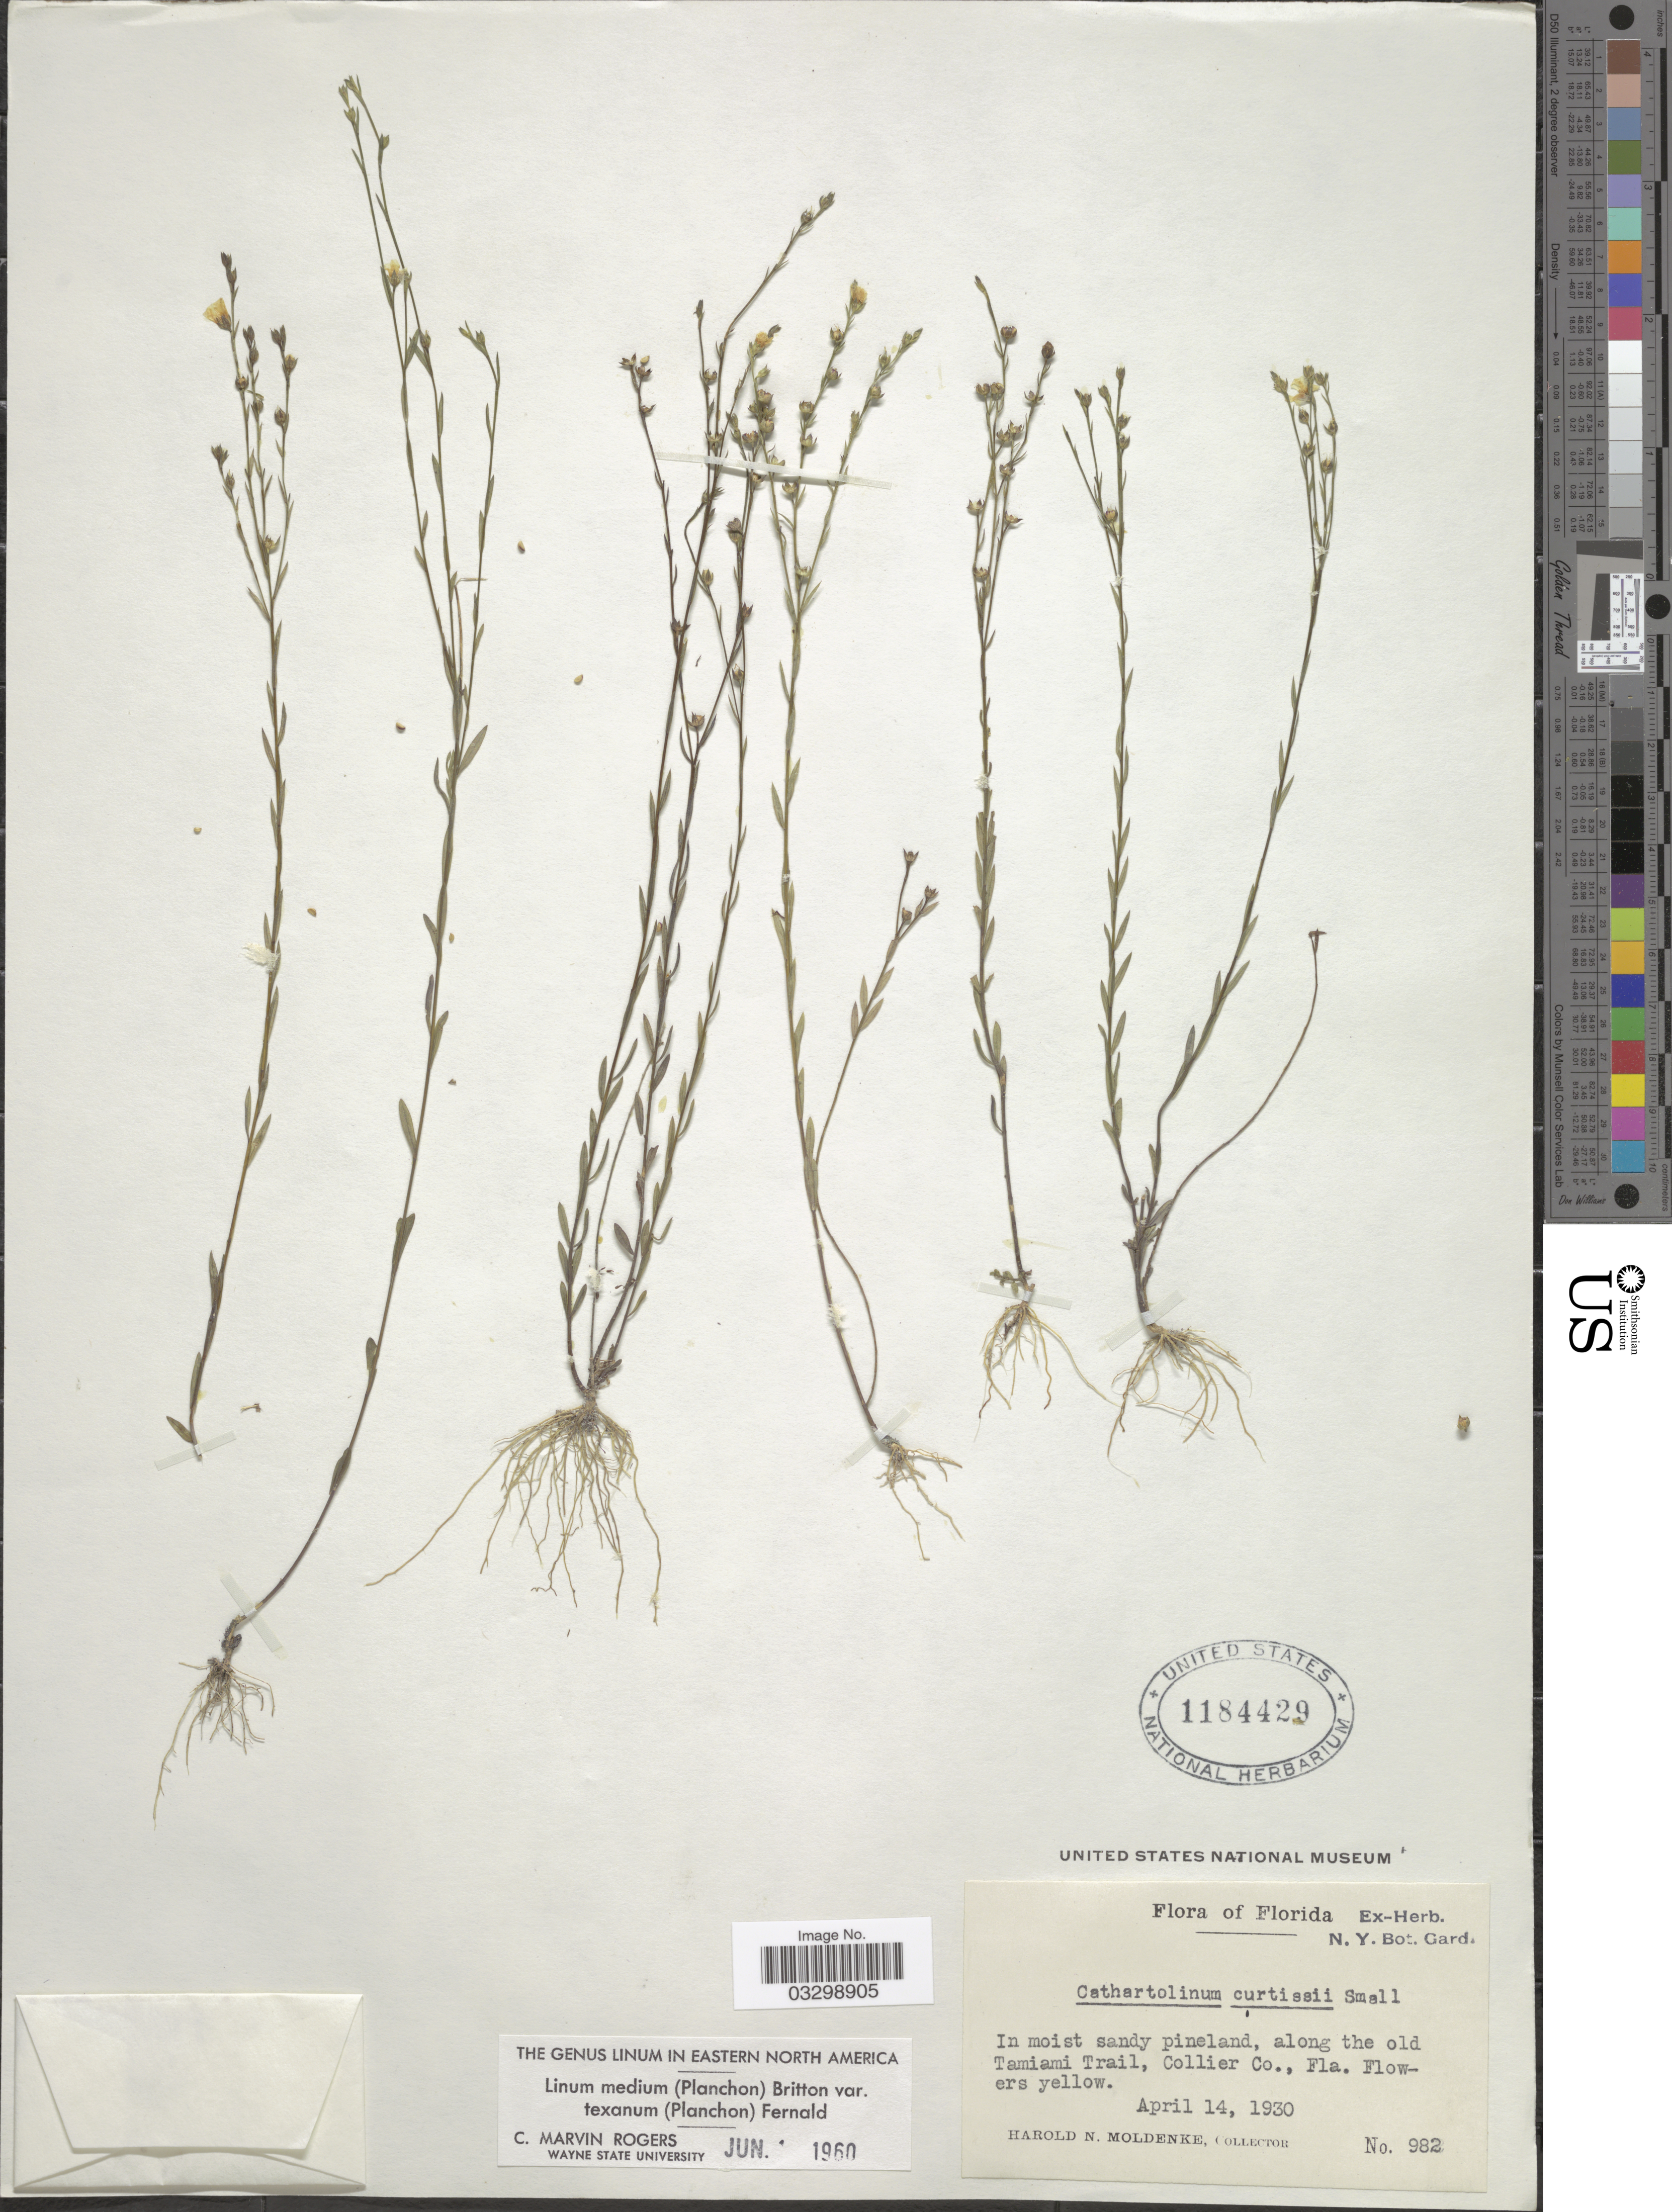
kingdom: Plantae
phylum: Tracheophyta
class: Magnoliopsida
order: Malpighiales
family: Linaceae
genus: Linum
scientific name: Linum medium var. texanum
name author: (Planch.) Fernald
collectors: H. N. Moldenke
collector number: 982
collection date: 1930-04-14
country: United States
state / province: Florida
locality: Along the old Tamiami Trail, Collier Co., Fla.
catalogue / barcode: US 1184429